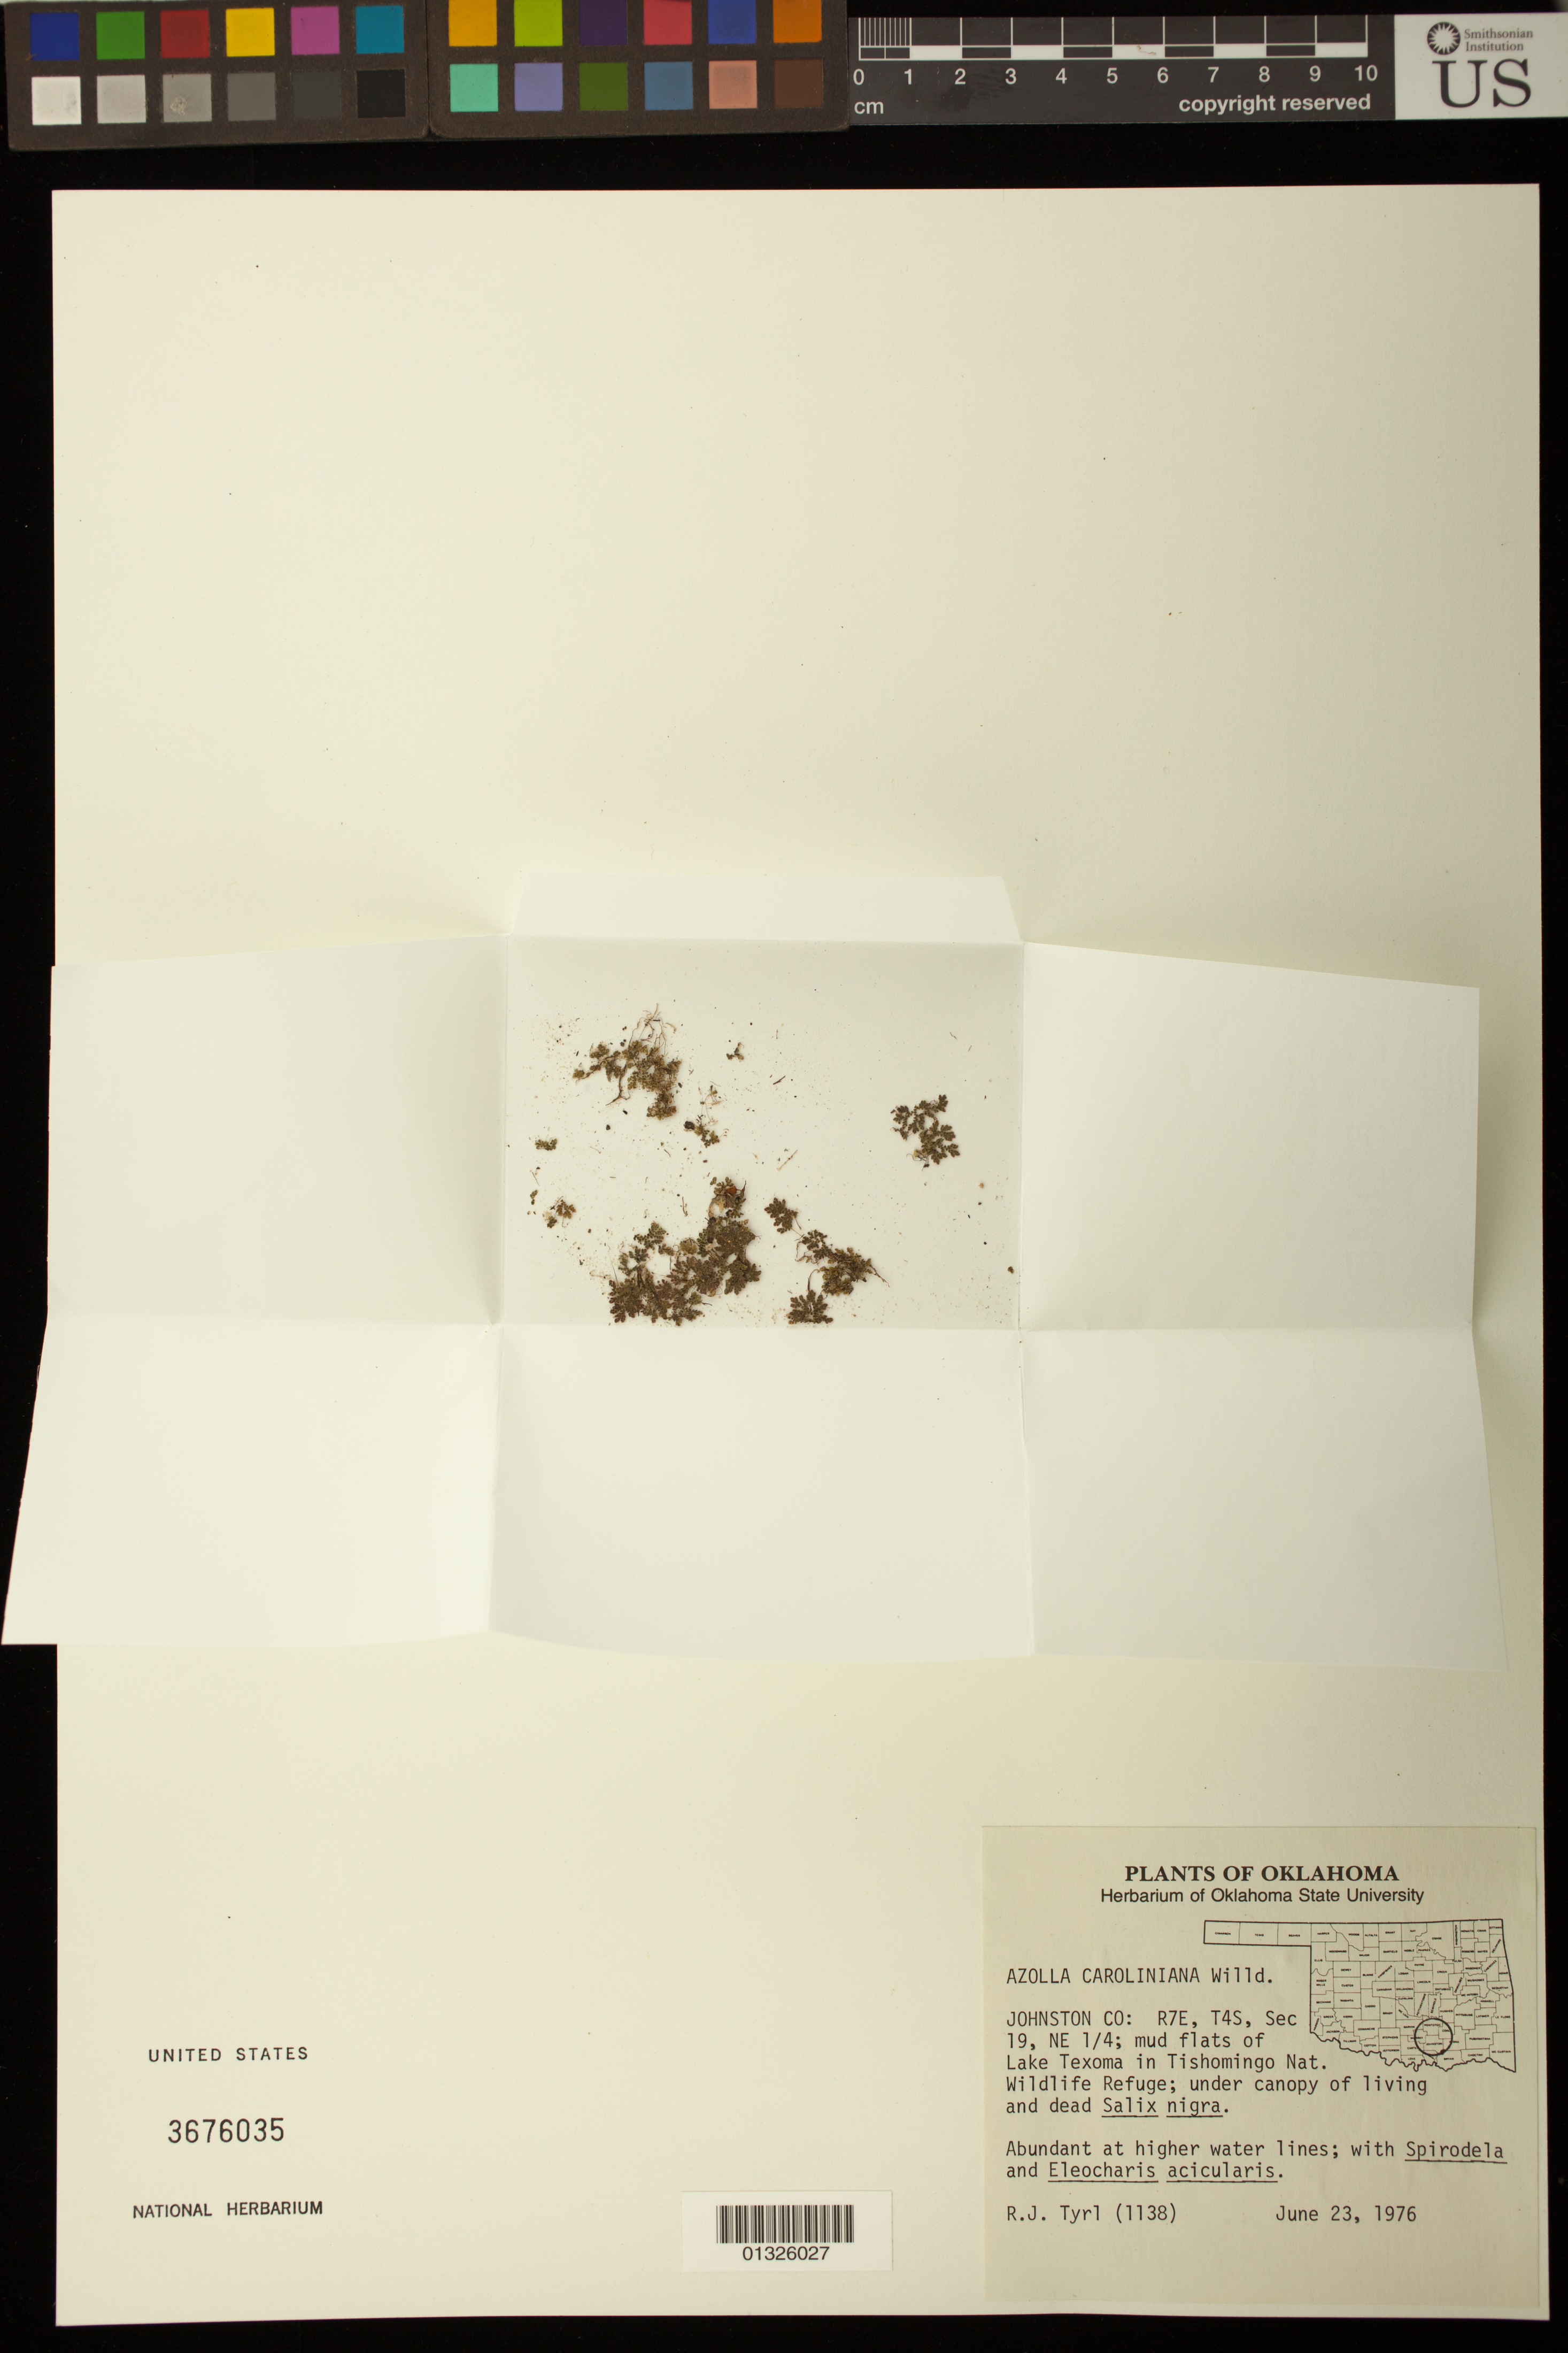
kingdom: Plantae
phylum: Tracheophyta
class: Polypodiopsida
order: Salviniales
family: Salviniaceae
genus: Azolla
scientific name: Azolla caroliniana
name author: Willd.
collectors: R. Tyrl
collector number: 1138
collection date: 1976-06-23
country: United States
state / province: Oklahoma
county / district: Johnston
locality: Johnston County, R7E, T4S, Sec 19, NE 1/4; mud flats of Lake Texoma in Tishomingo Nat. Wildlife Refuge.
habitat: Under canopy of living and dead Salix nigra.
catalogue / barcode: US 3676035